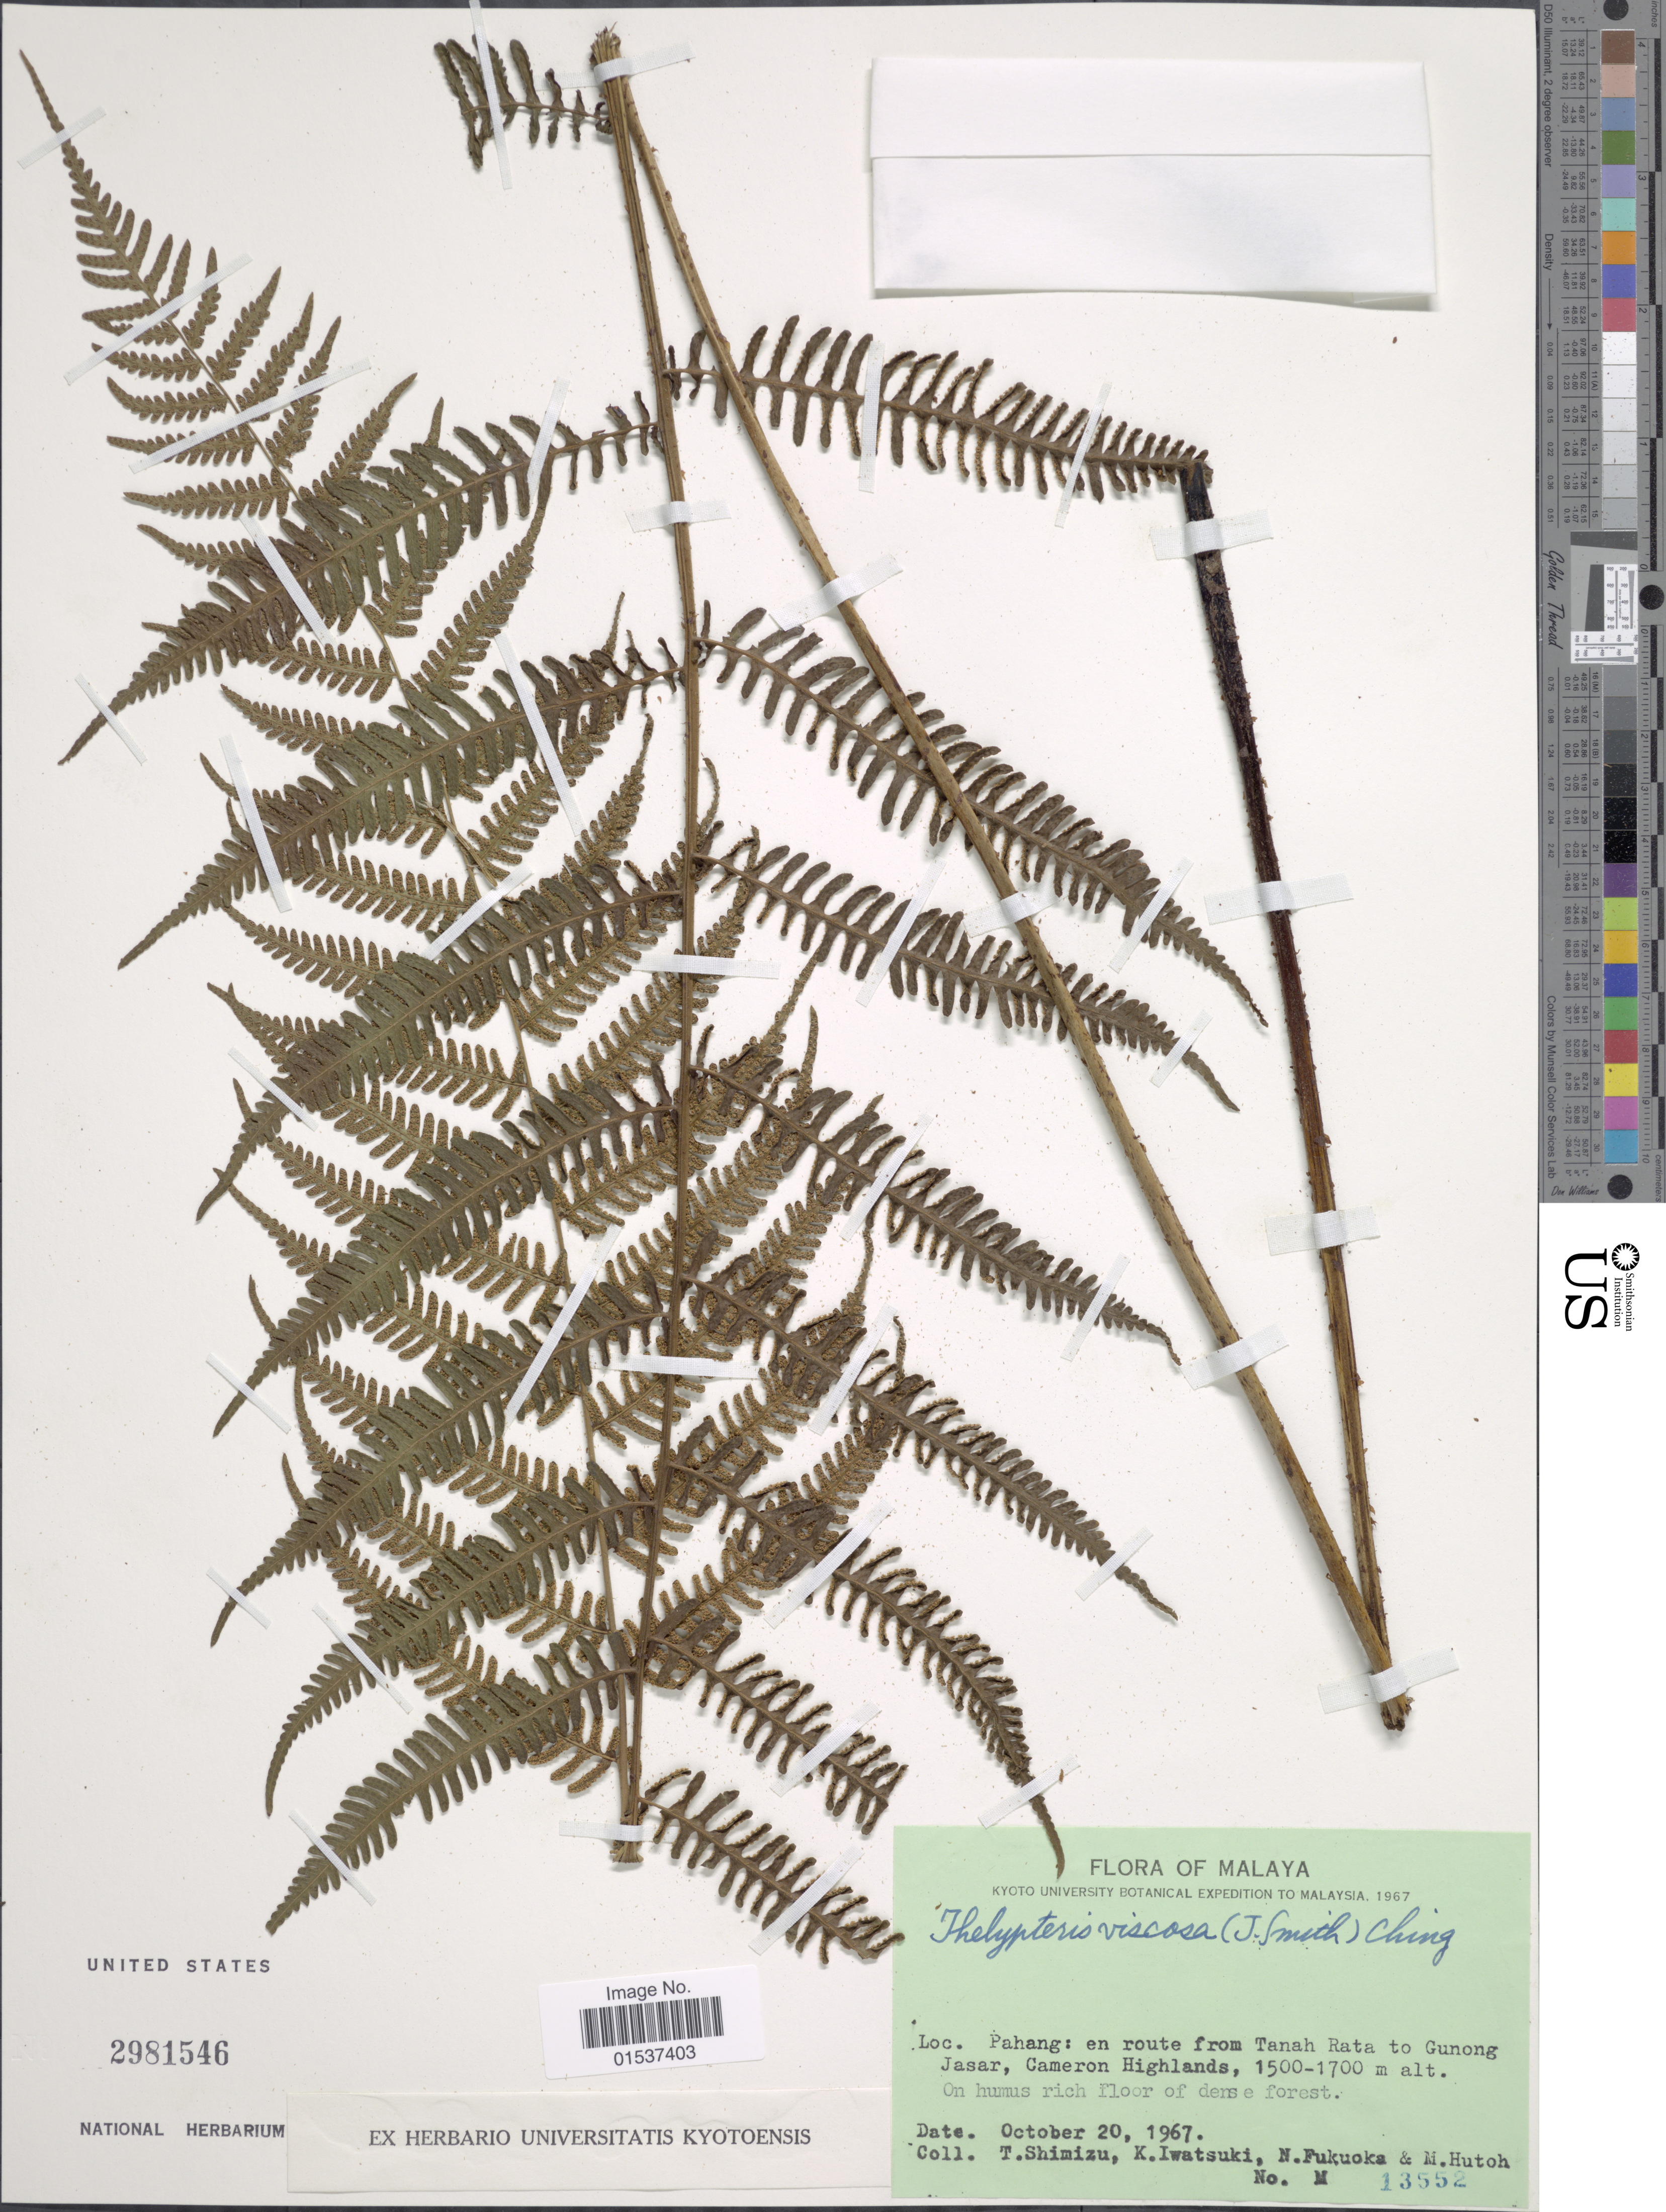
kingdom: Plantae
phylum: Tracheophyta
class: Polypodiopsida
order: Polypodiales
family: Thelypteridaceae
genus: Coryphopteris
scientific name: Coryphopteris viscosa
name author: (Baker) Holttum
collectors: T. Shimizu, K. Iwatsuki, N. Fukuoka & M. Hutoh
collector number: M13552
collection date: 1967-10-20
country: Malaysia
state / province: Pahang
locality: Malaya. Pahang: en route from Tanah Rata to Gunong Jasar, Cameron Highlands.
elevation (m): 1500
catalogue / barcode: US 2981546